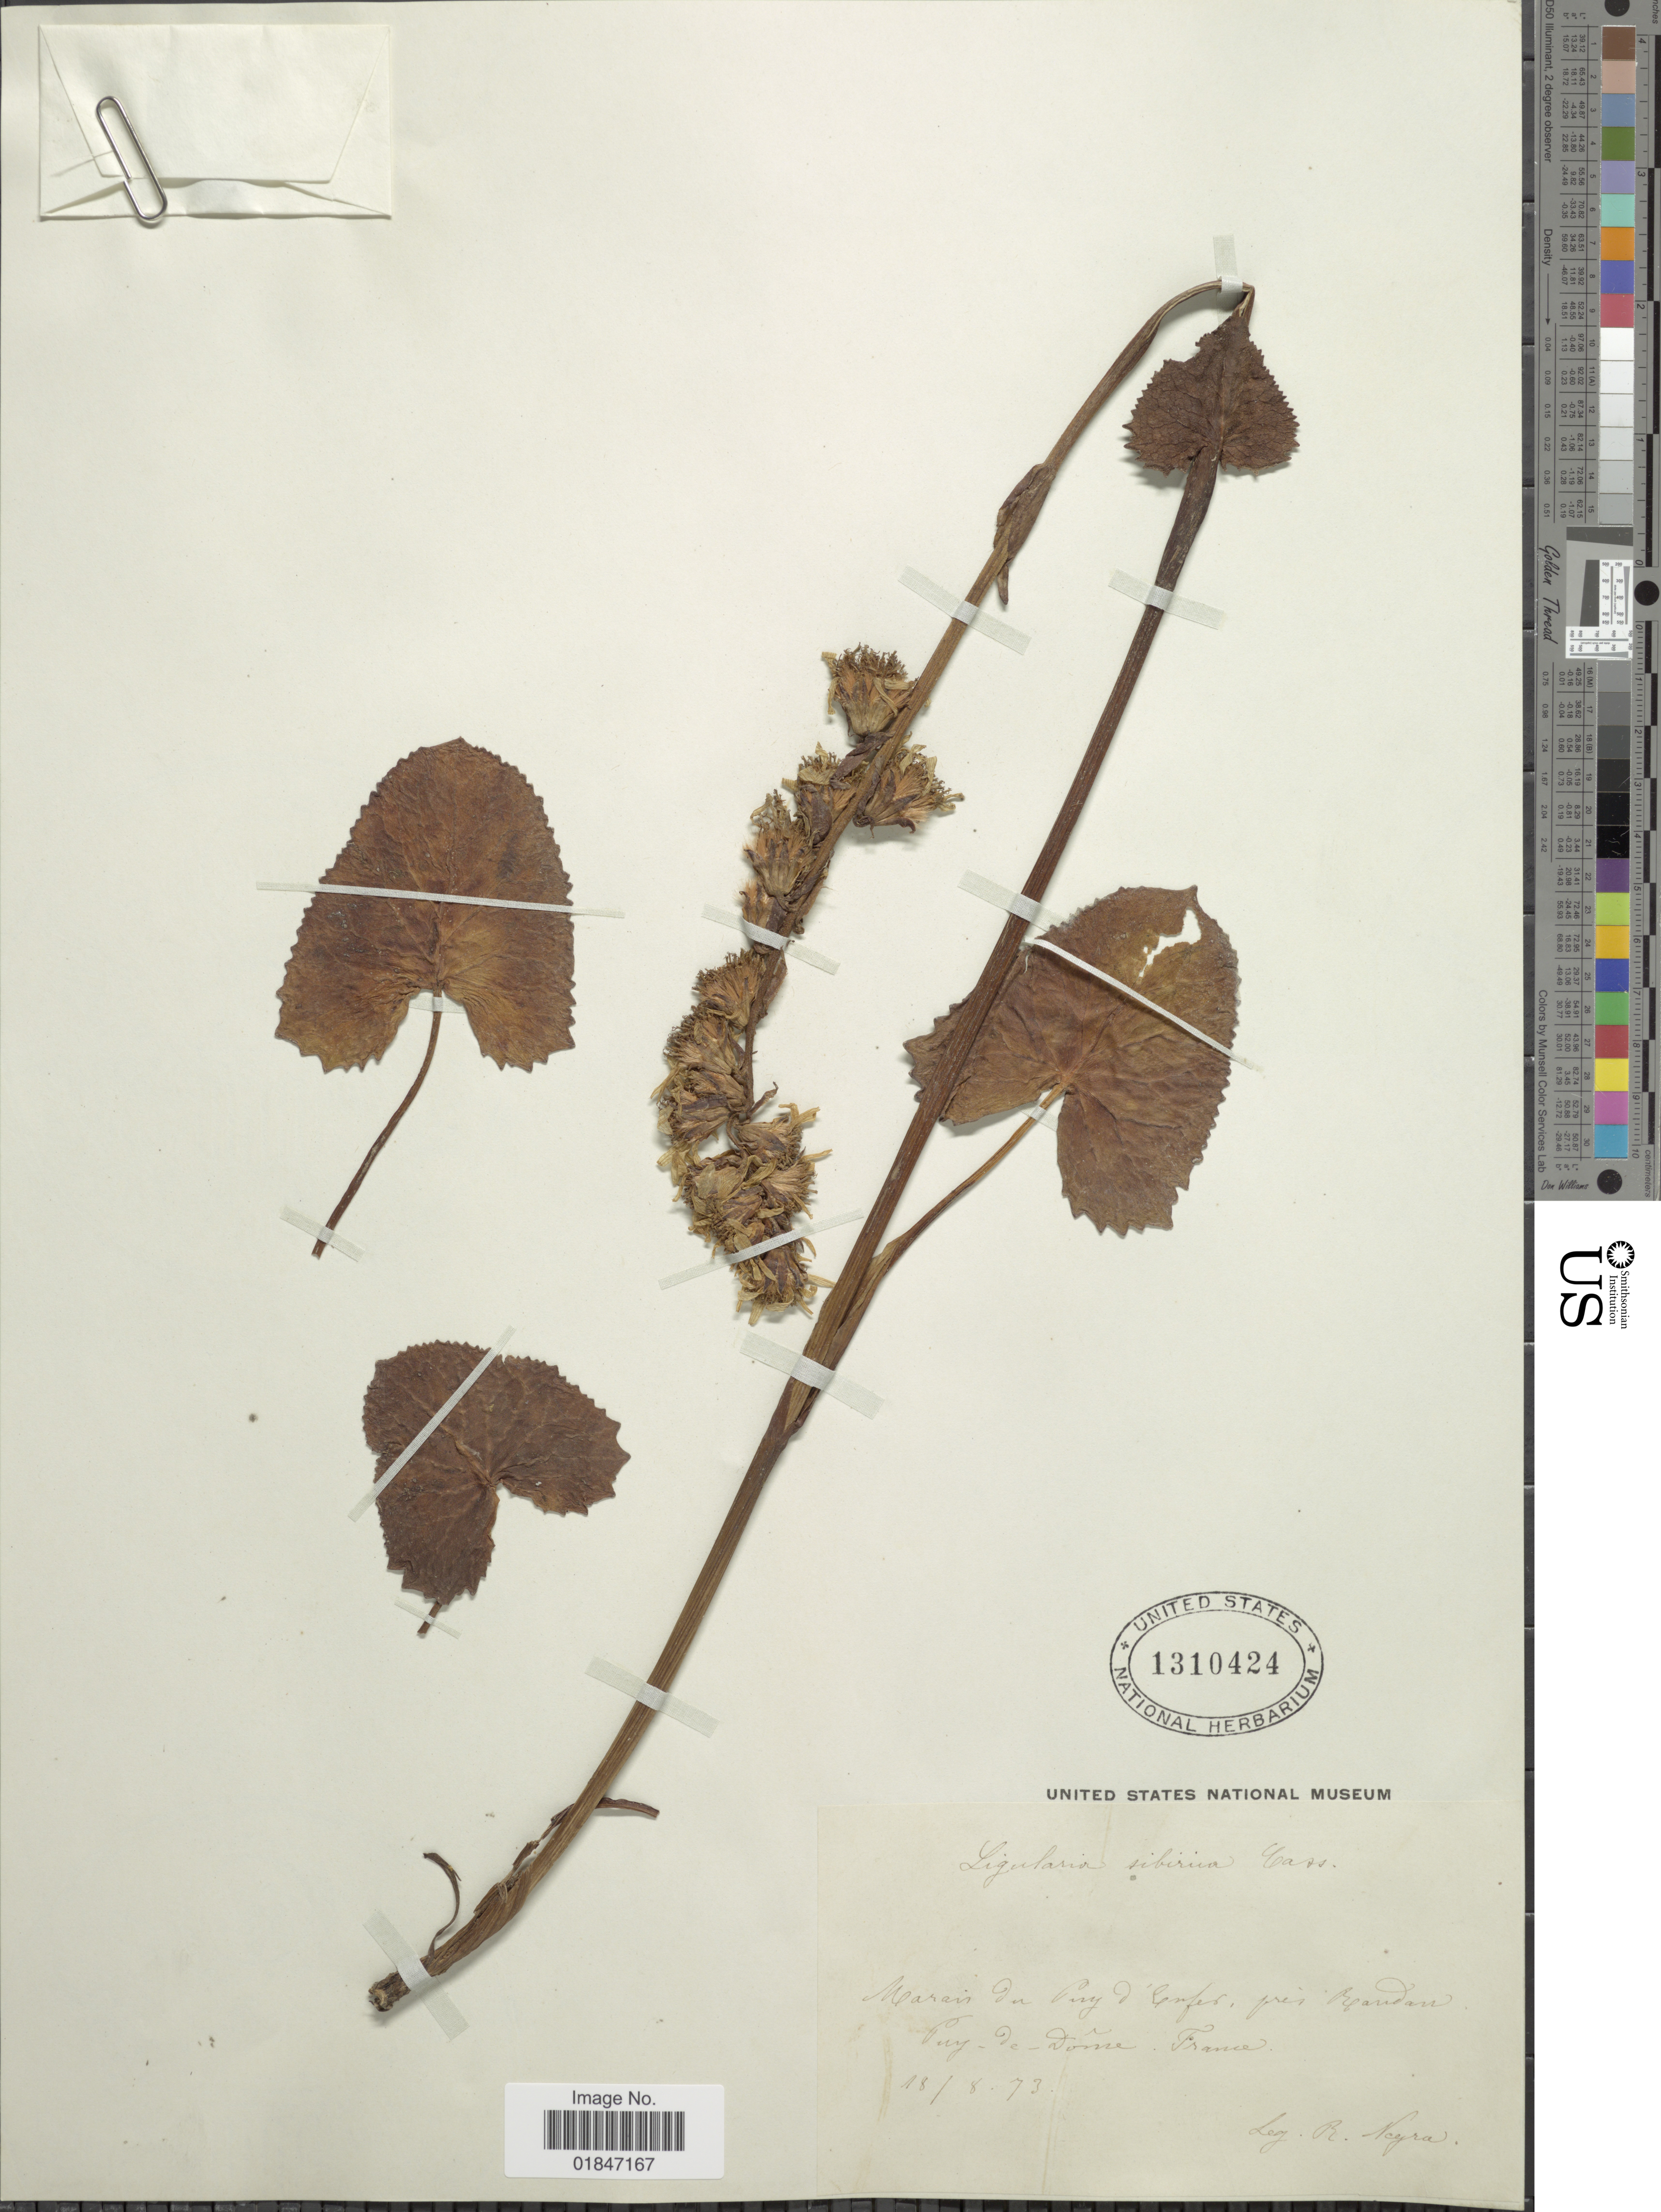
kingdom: Plantae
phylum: Tracheophyta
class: Magnoliopsida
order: Asterales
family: Asteraceae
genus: Ligularia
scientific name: Ligularia sibirica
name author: (L.) Cass.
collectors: R. Neyra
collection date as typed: Transcribed d/m/y: 18/8/73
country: France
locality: Marias du Puy d' Enfer, pres Brandan Puy de Dome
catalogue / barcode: US 1310424